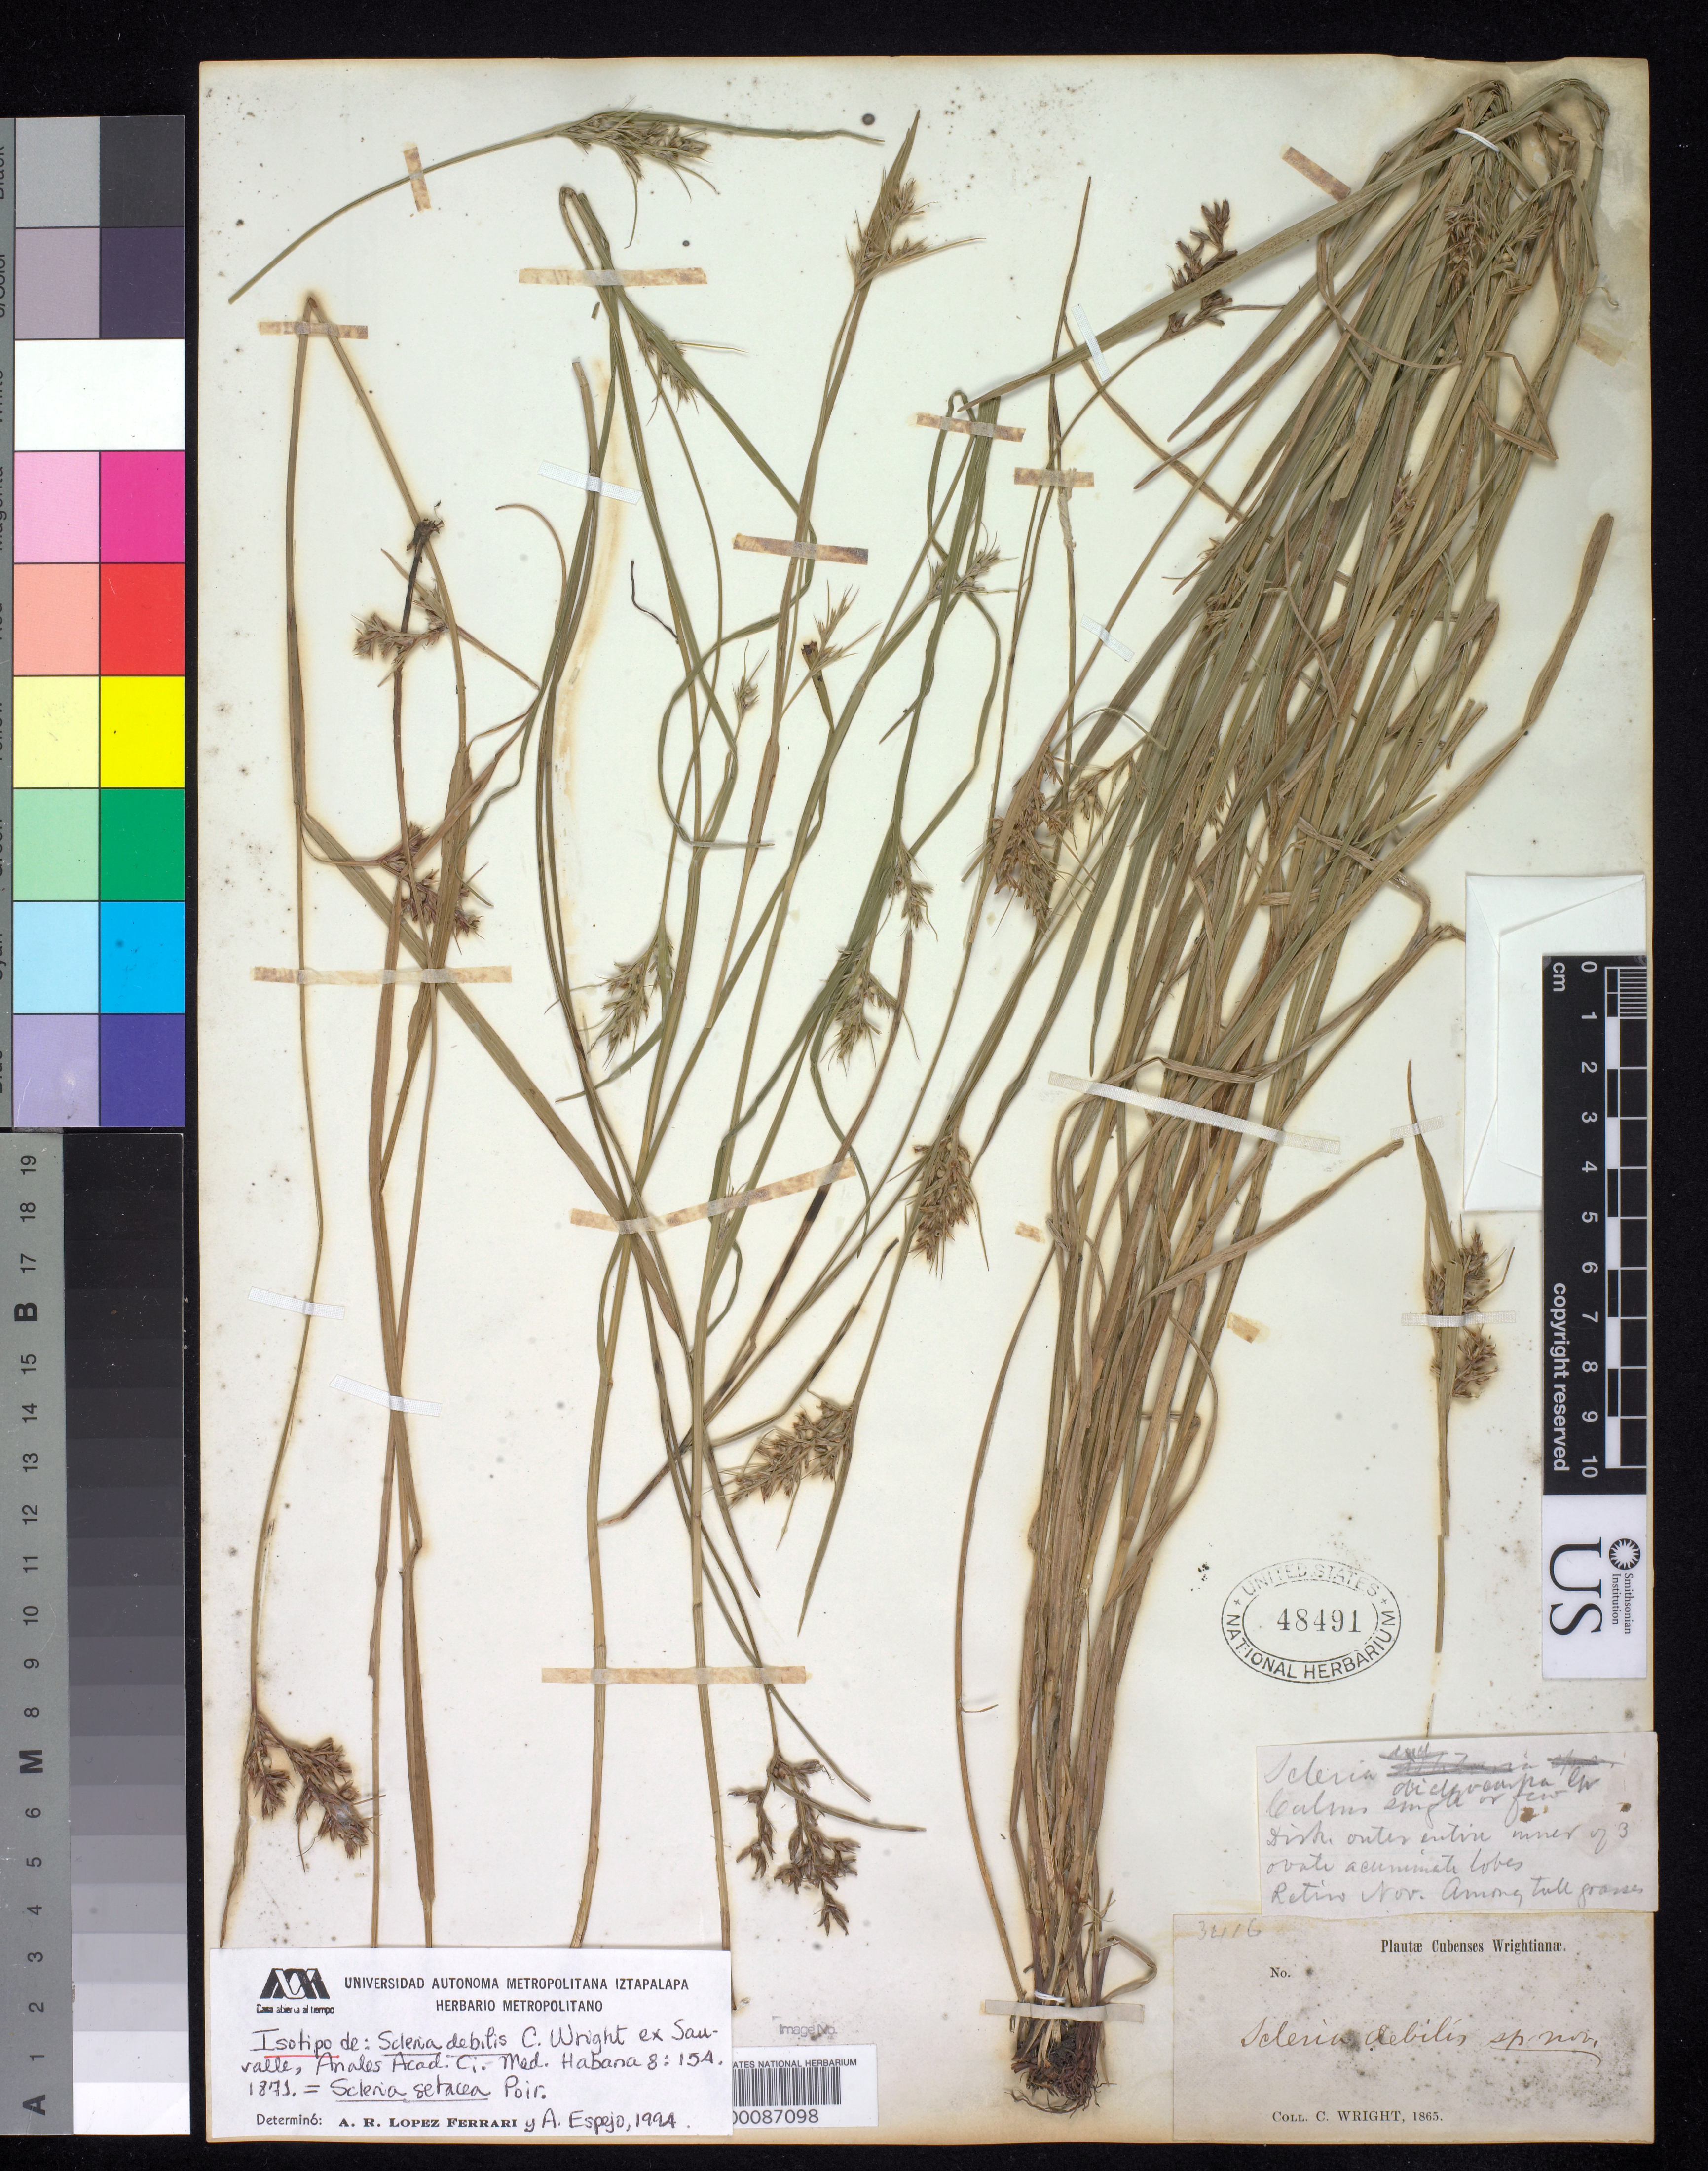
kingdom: Plantae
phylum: Tracheophyta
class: Liliopsida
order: Poales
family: Cyperaceae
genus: Scleria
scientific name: Scleria debilis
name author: C. Wright in Sauvalle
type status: Isotype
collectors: C. Wright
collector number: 3416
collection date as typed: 1865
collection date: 1865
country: Cuba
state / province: Pinar del Río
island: Greater Antilles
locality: Chirigota, Retiro.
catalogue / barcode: US 48491